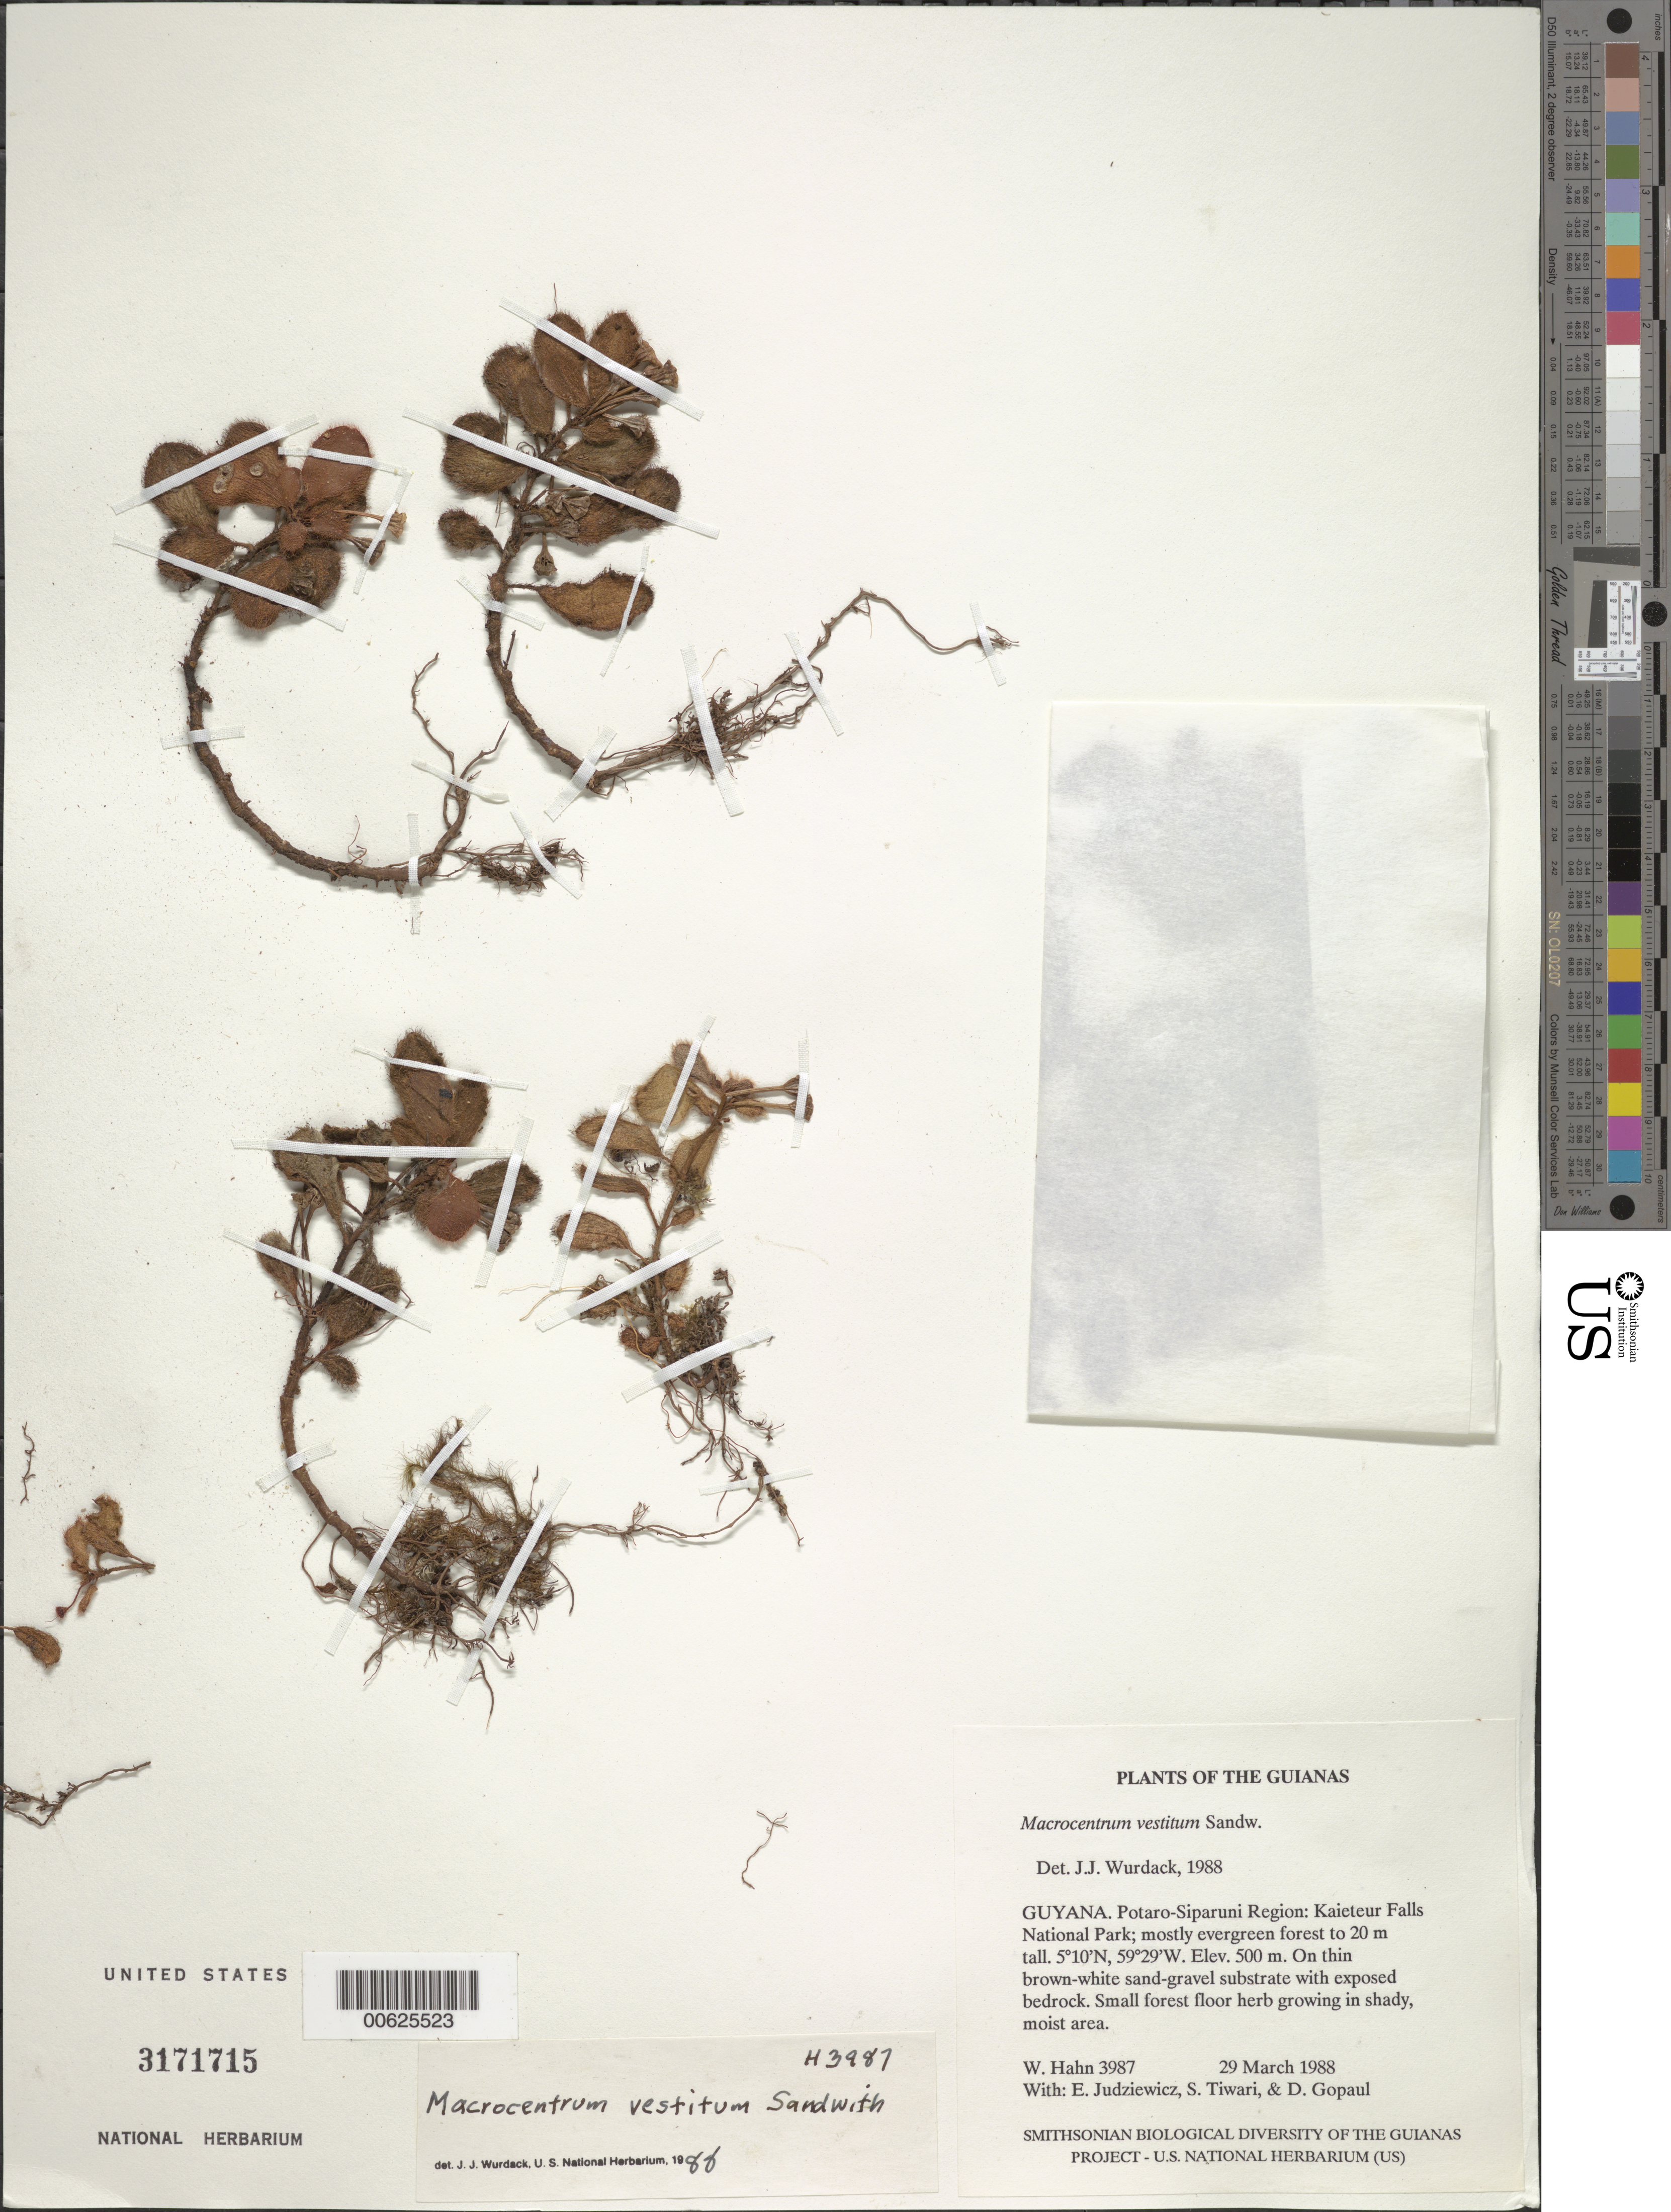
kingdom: Plantae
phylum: Tracheophyta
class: Magnoliopsida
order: Myrtales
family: Melastomataceae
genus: Macrocentrum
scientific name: Macrocentrum vestitum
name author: Sandwith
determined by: Wurdack, John J., (US), US (UNITED STATES)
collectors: W. Hahn, E. J. Judziewicz, S. Tiwari & D. Gopaul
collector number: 3987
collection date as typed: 29 March 1988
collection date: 1988-03-29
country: Guyana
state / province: Potaro-Siparuni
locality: Kaieteur Falls National Park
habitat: Mostly evergreen forest to 20 m on thin brown-white sand-gravel substrate. Exposed bedrock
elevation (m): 500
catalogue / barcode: US 3171715